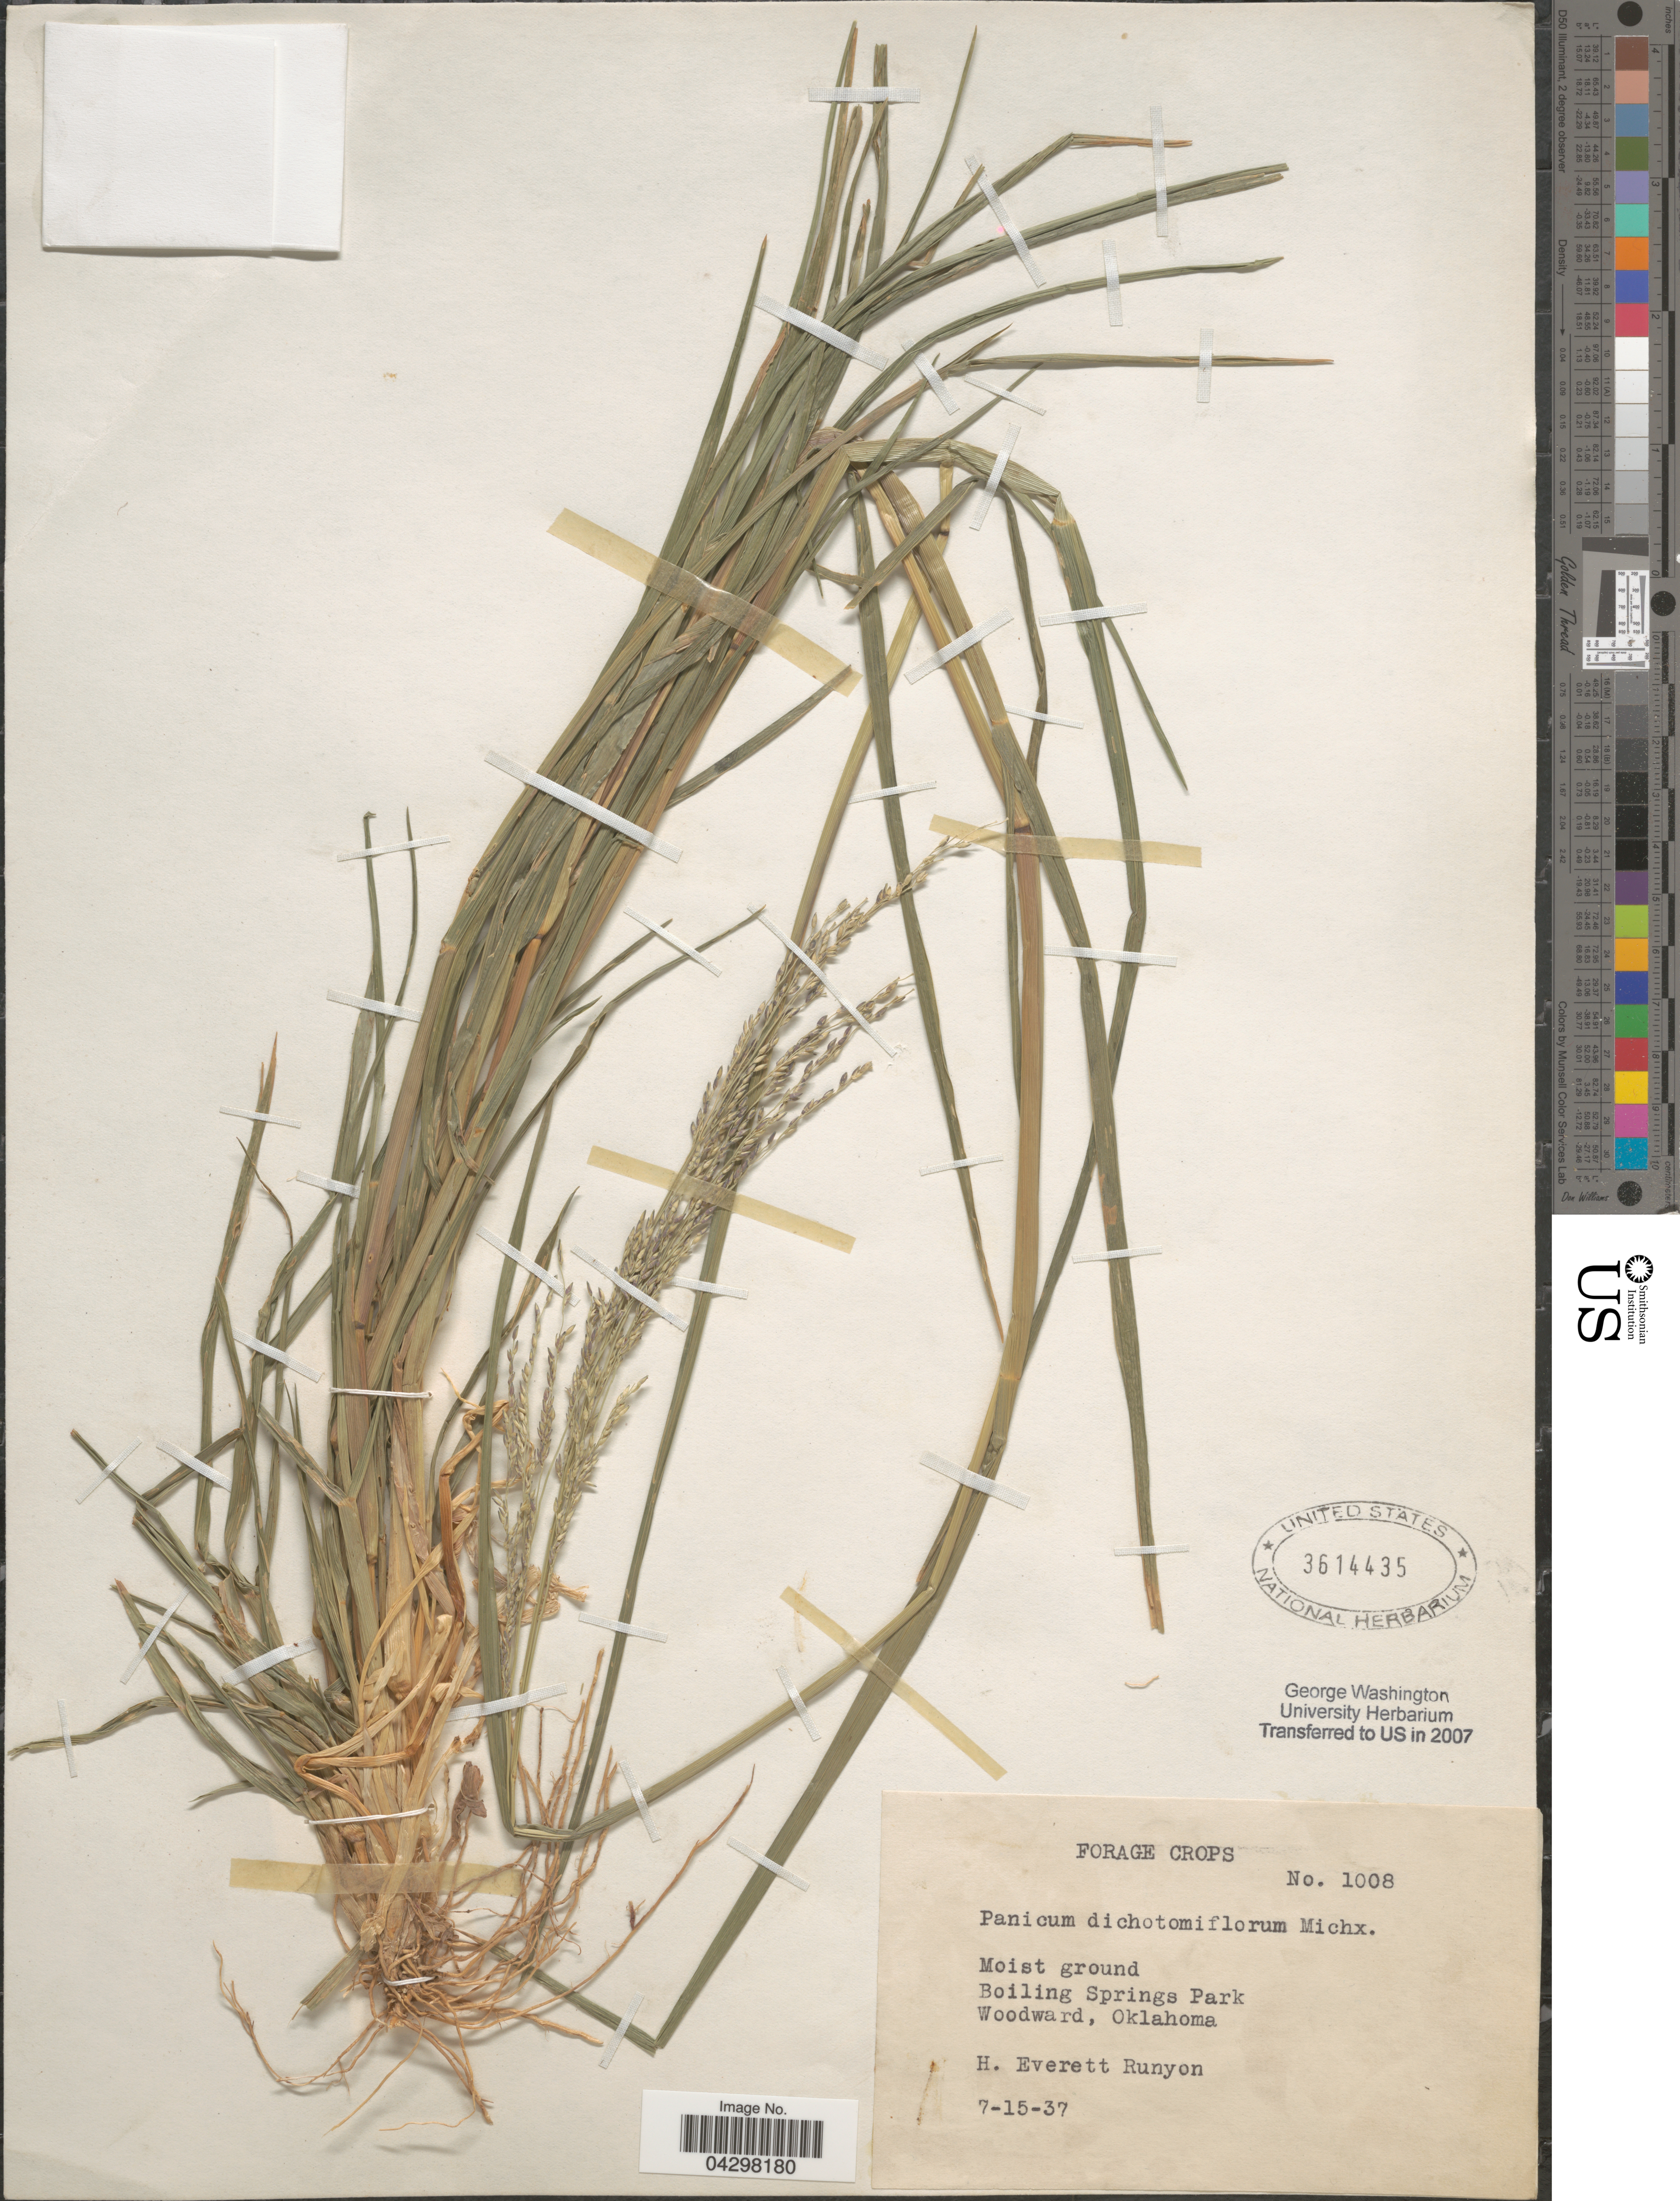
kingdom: Plantae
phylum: Tracheophyta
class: Liliopsida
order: Poales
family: Poaceae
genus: Panicum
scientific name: Panicum dichotomiflorum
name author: Michx.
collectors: H. E. Runyon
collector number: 1008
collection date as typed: Transcribed d/m/y: 15/7/37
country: United States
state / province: Oklahoma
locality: Boiling Springs Park. Woodward.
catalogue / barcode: US 3614435